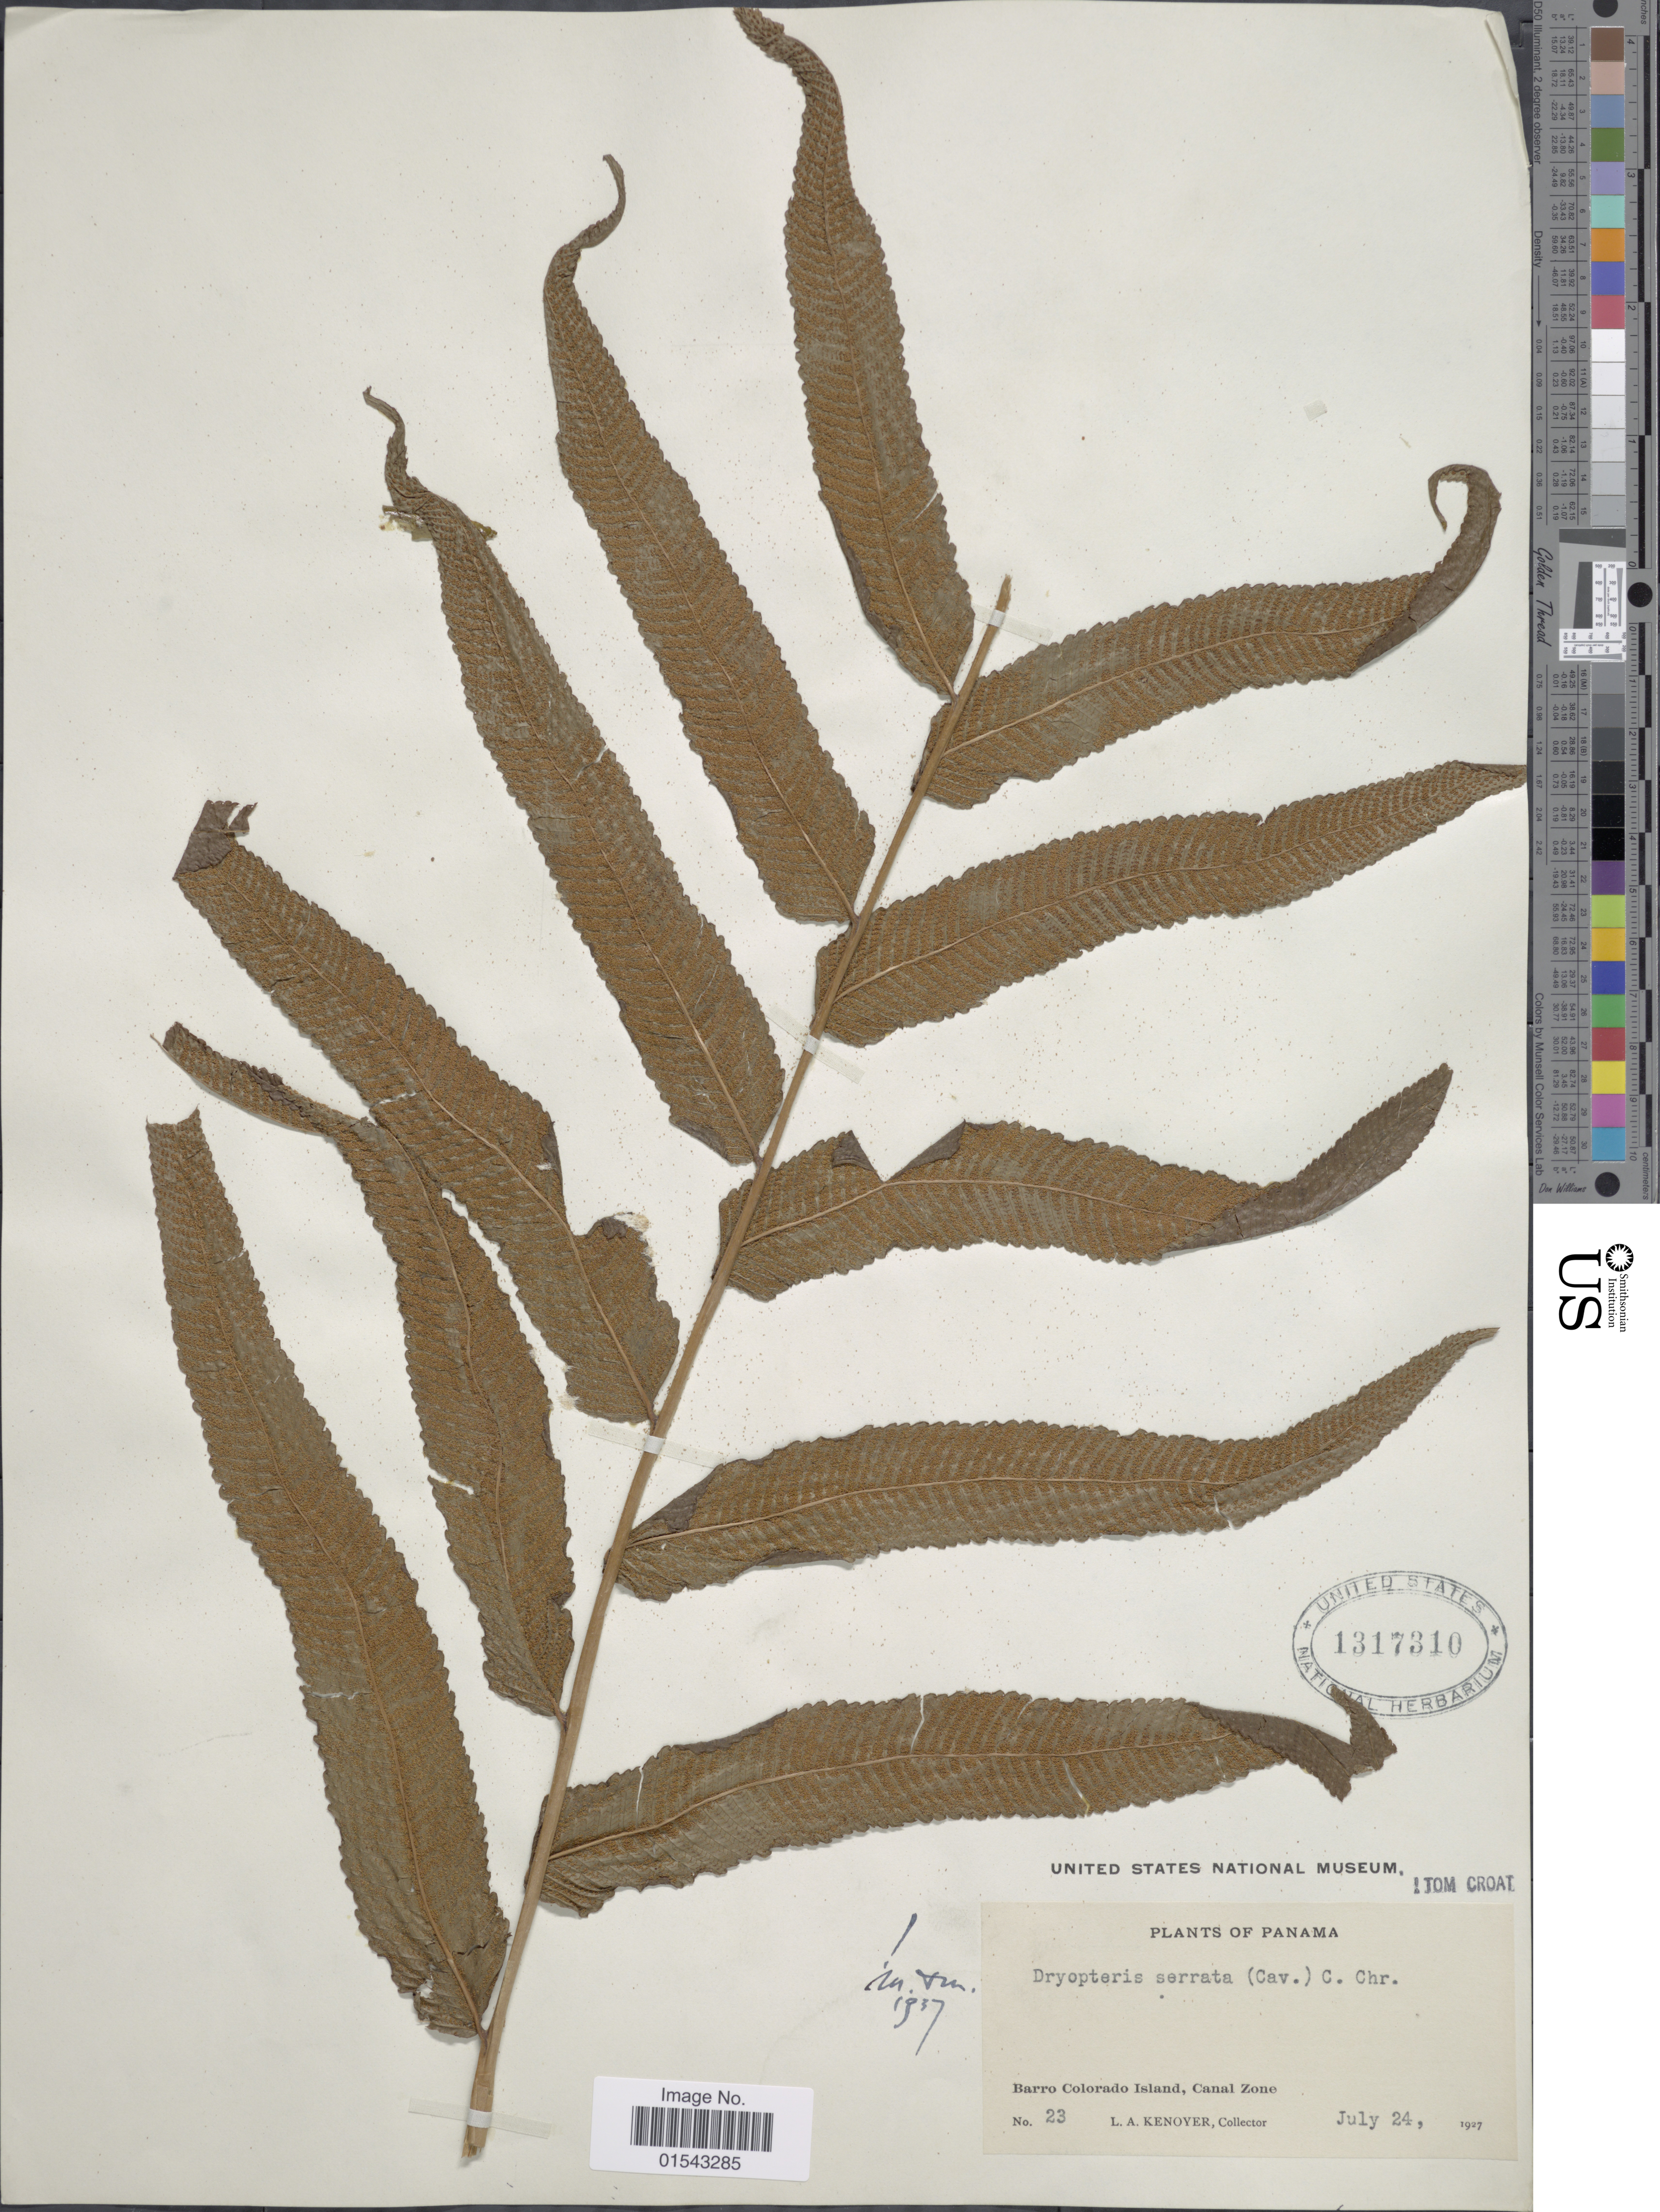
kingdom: Plantae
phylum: Tracheophyta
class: Polypodiopsida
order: Polypodiales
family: Thelypteridaceae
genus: Meniscium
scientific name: Meniscium serratum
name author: Cav.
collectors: L. Kenover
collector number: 23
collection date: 1927-07-24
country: Panama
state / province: Panamá Oeste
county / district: Canal Zone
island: Barro Colorado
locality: Panama, Barro Colorado Island, Canal Zone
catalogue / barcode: US 1317310